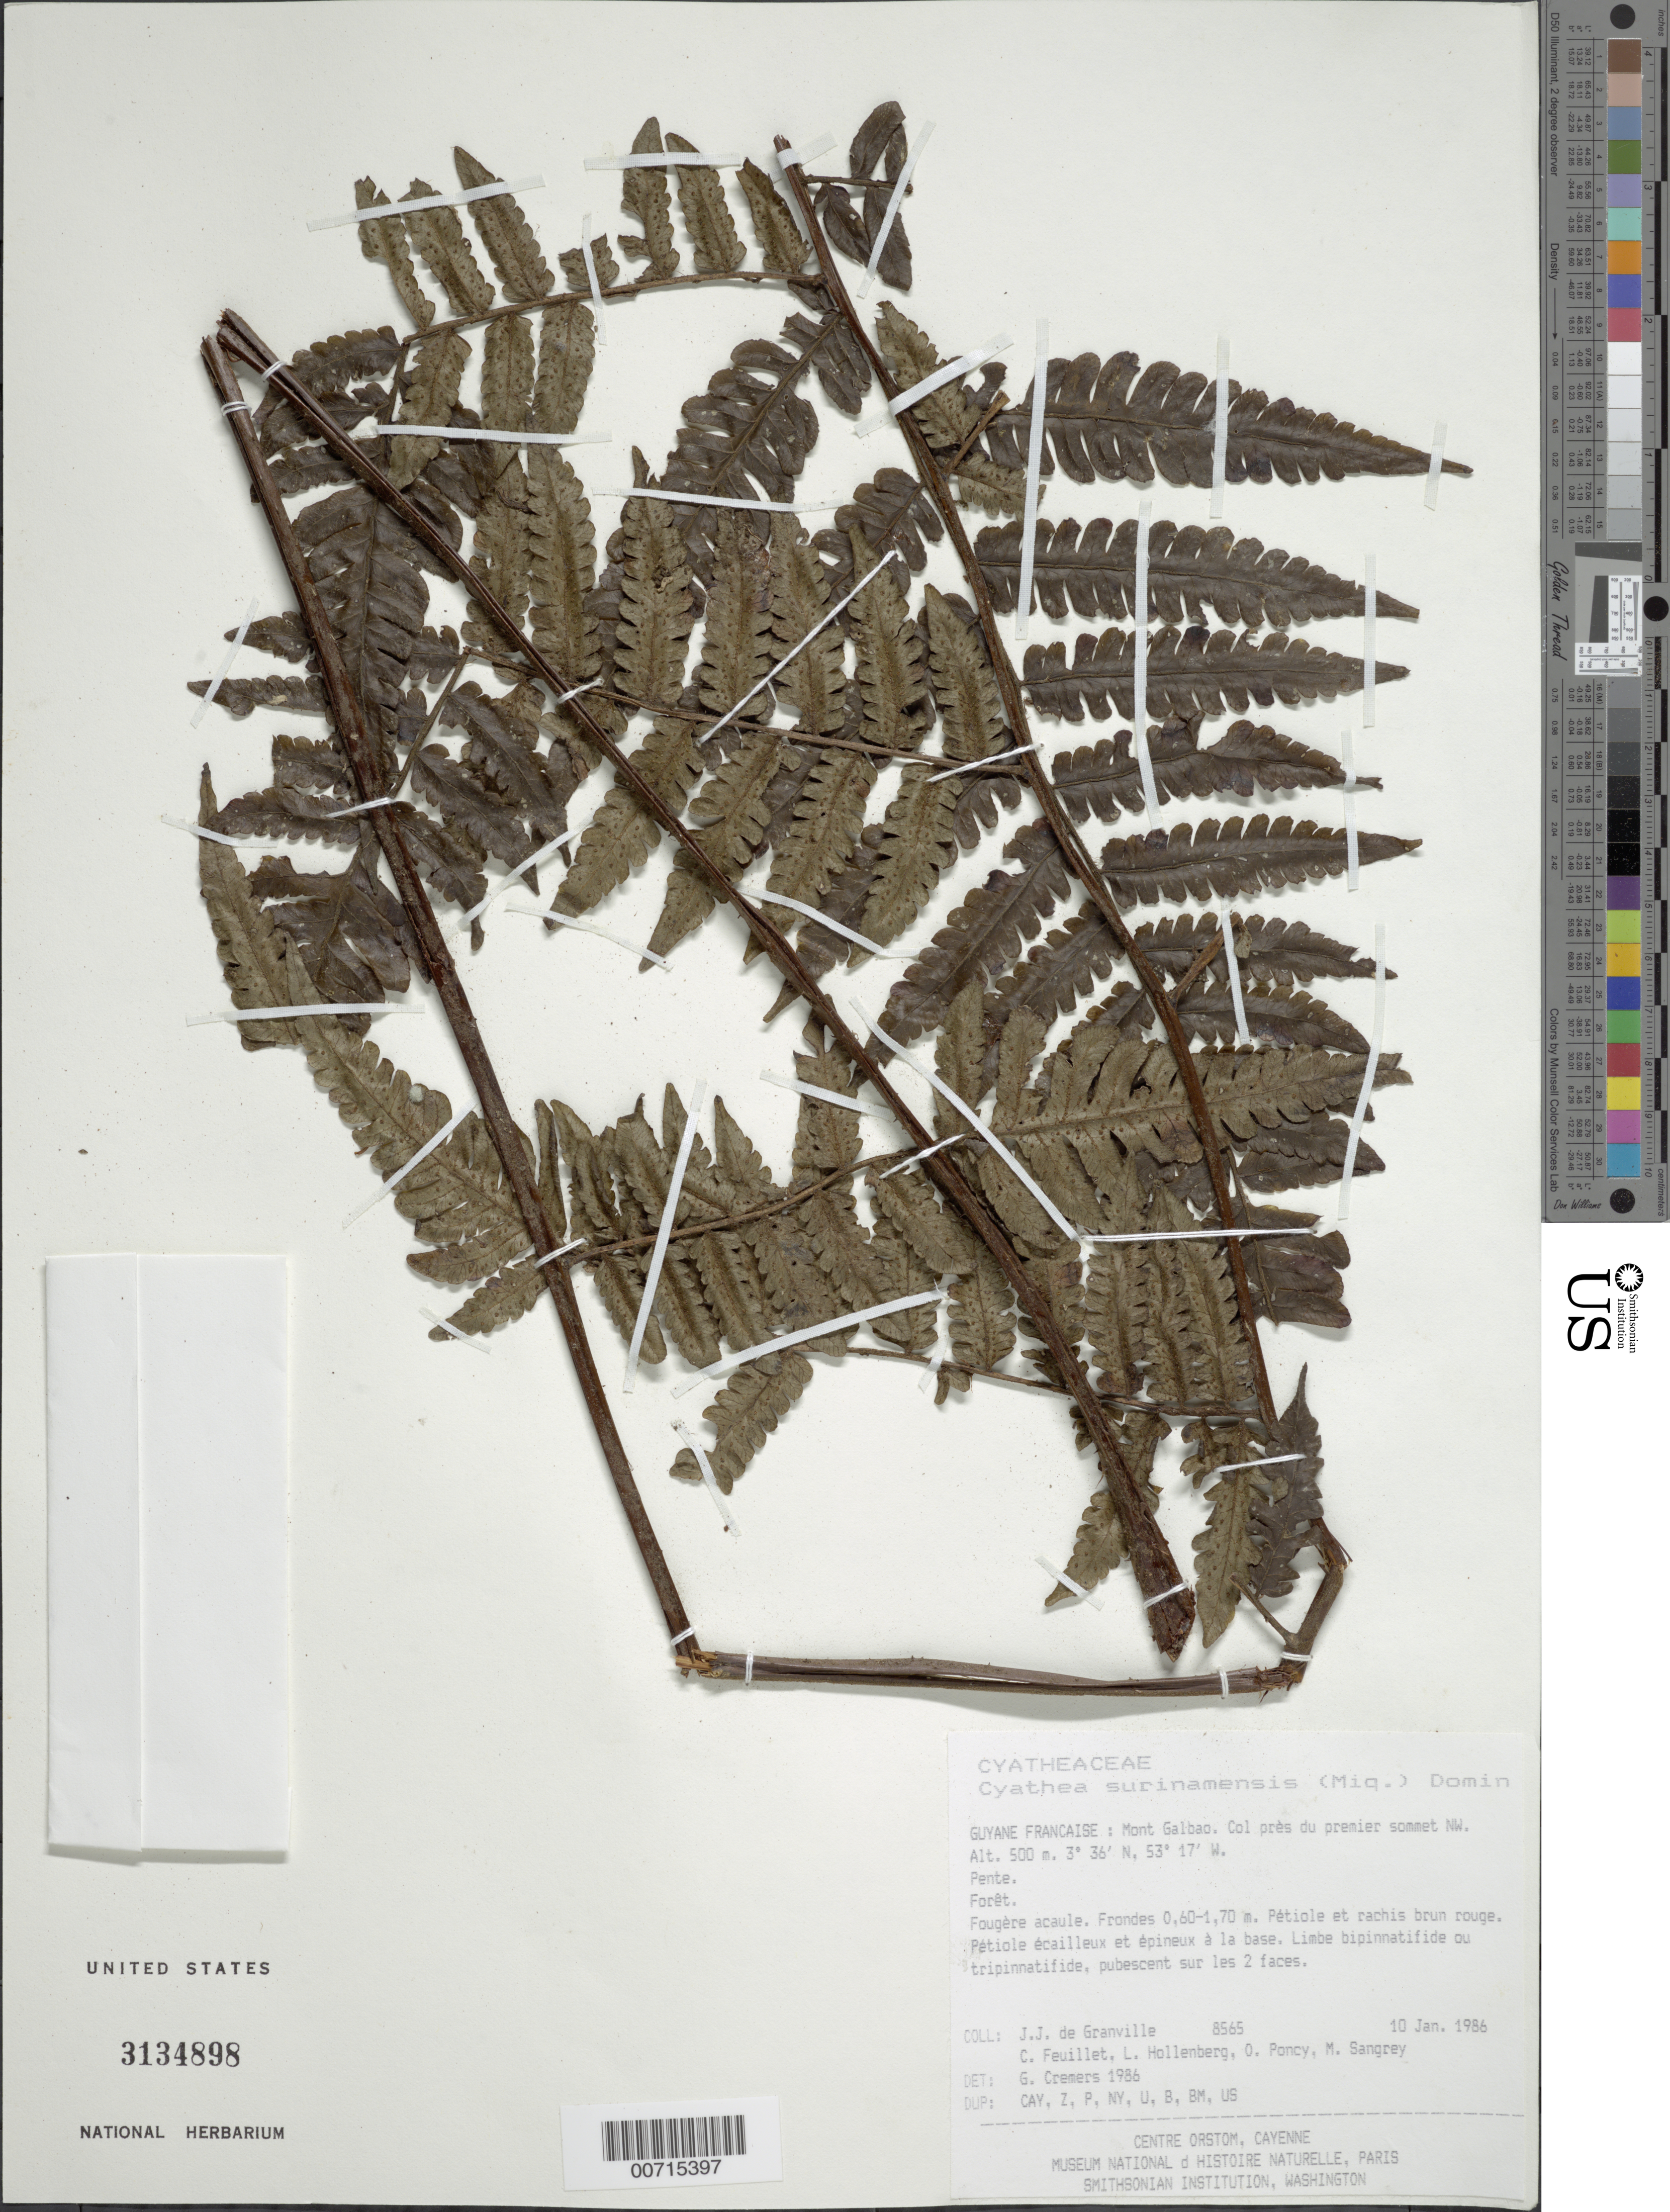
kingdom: Plantae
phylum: Tracheophyta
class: Polypodiopsida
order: Cyatheales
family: Cyatheaceae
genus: Cyathea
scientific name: Cyathea surinamensis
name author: (Miq.) Domin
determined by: Cremers, Georges A.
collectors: J.-J. de Granville, C. Feuillet, L. Hollenberg, O. Poncy & M. S. Sangrey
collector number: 8565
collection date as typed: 10-Jan-86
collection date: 1986-01-10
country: French Guiana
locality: Mont Galbao. Premier sommet NW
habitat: Forêt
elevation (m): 500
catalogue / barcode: US 3134898